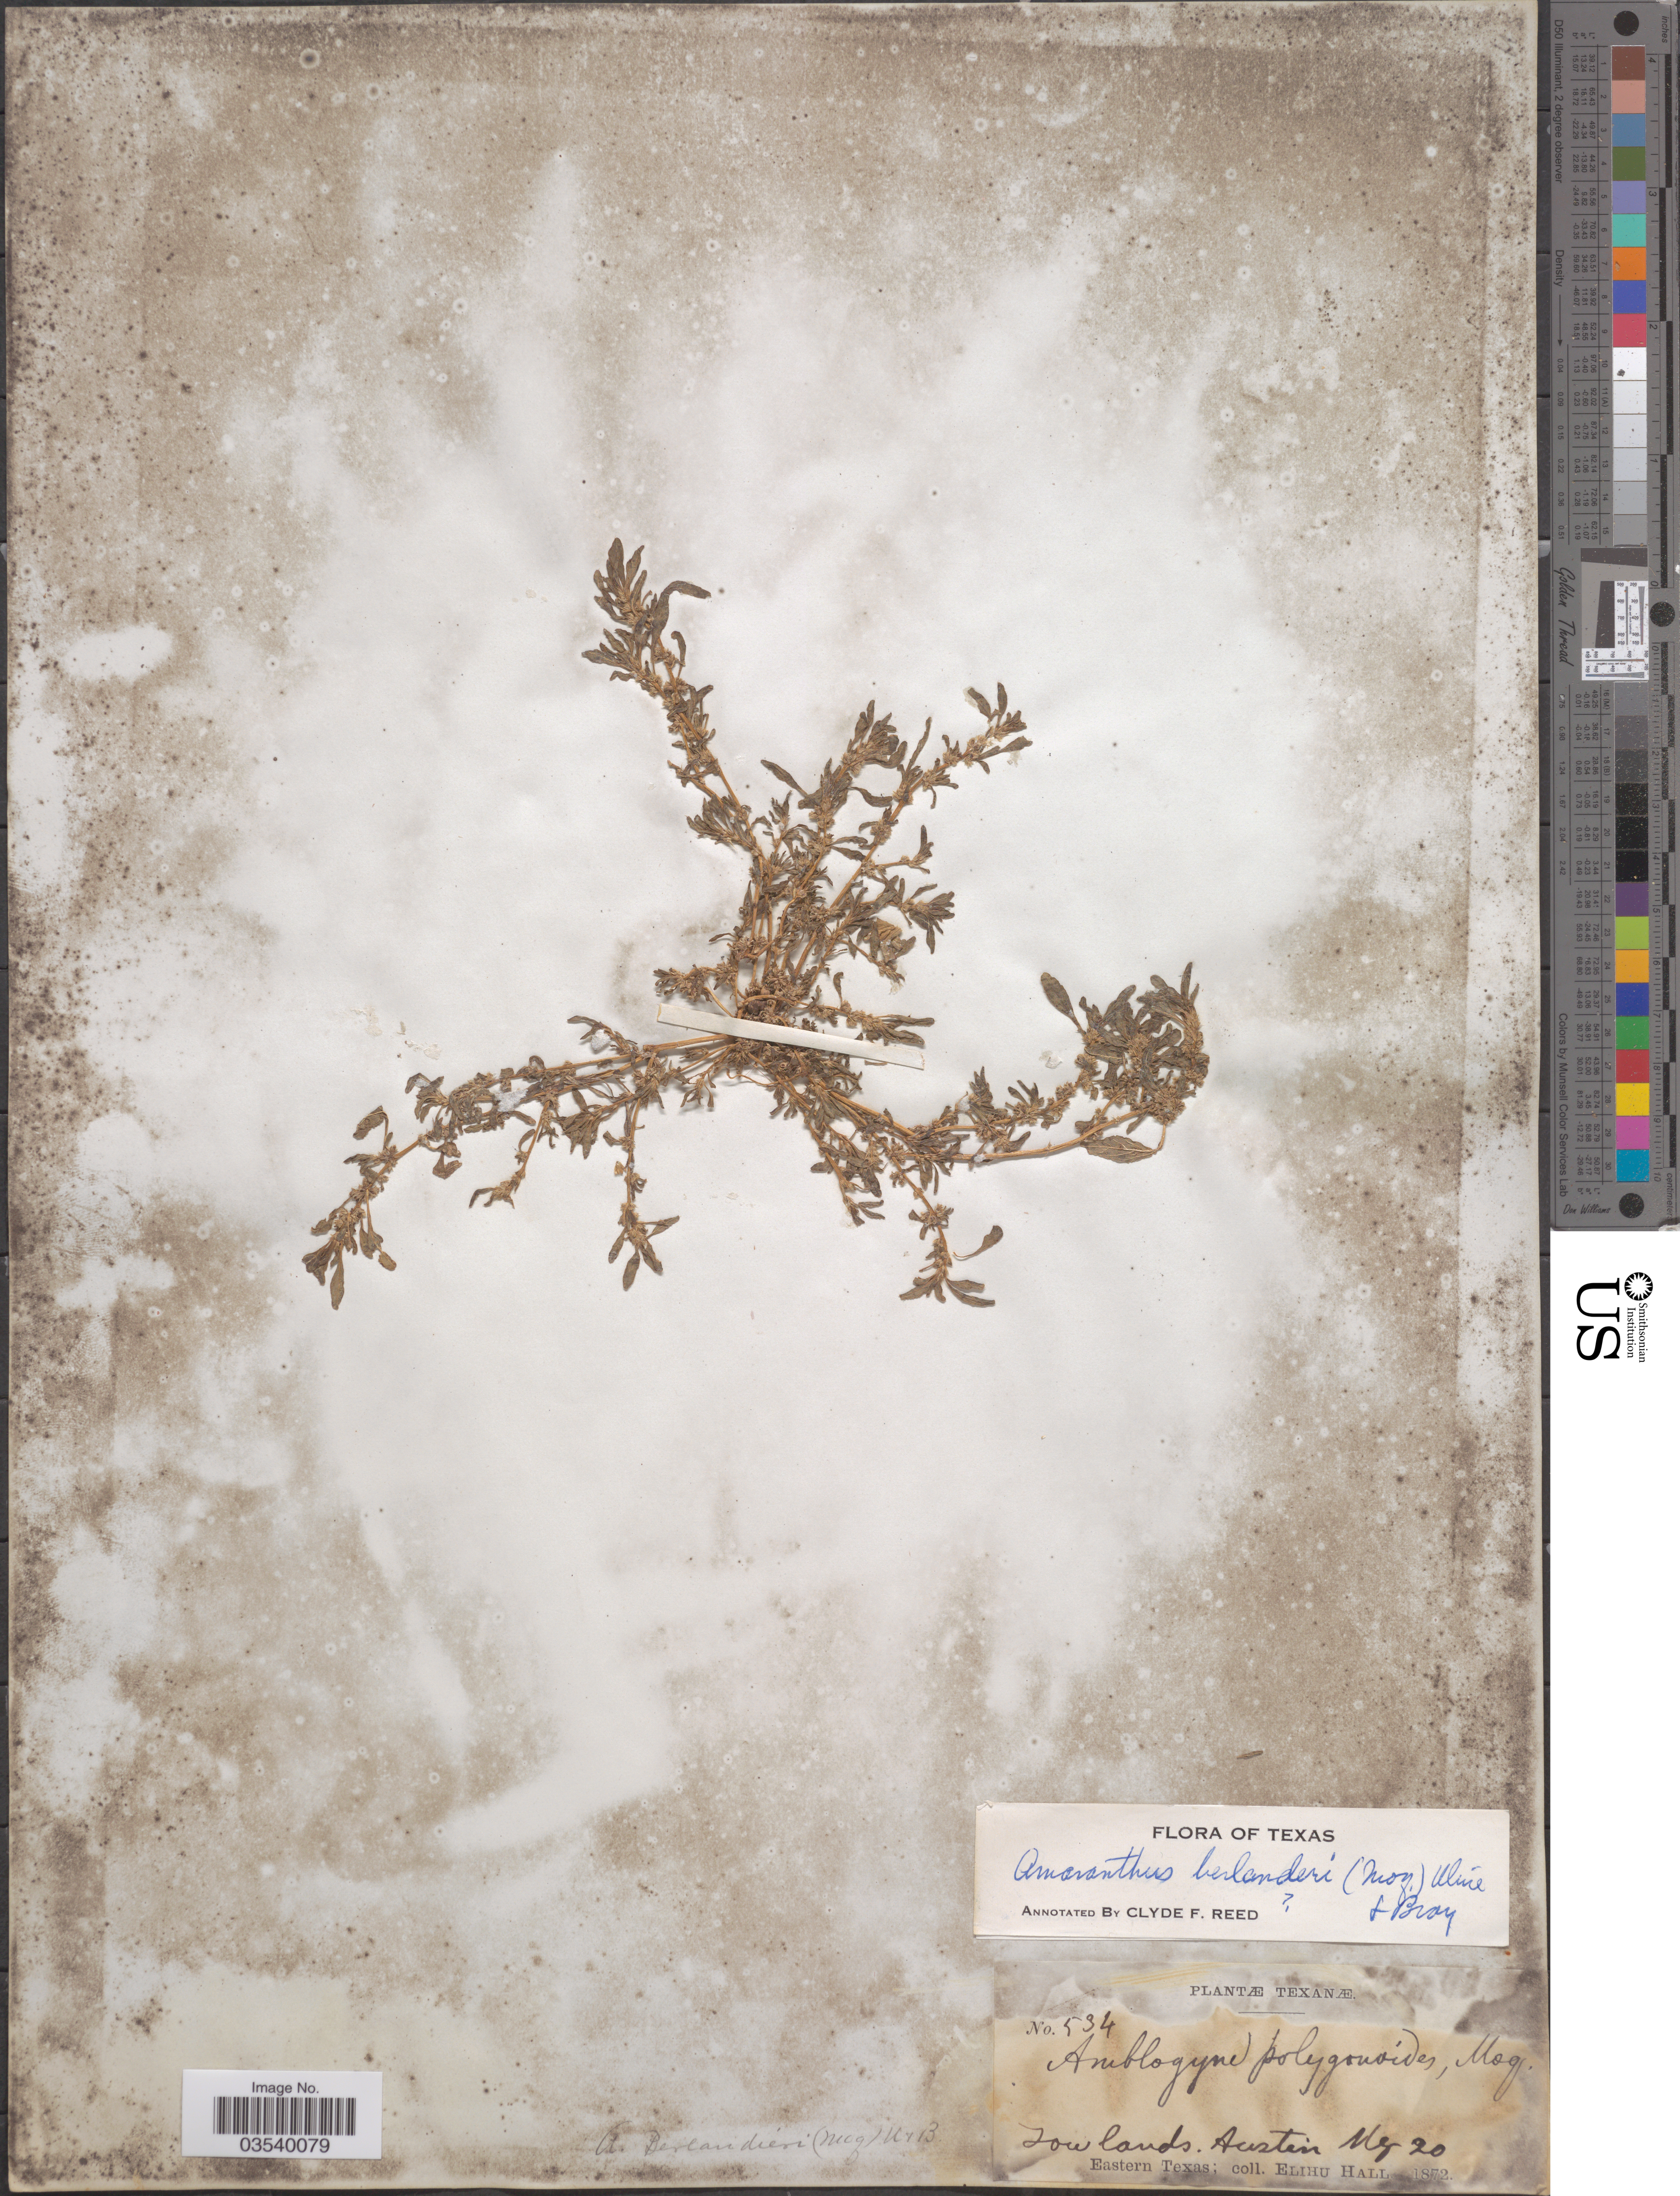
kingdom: Plantae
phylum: Tracheophyta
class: Magnoliopsida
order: Caryophyllales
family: Amaranthaceae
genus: Amaranthus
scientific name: Amaranthus berlandieri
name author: (Moq.) Uline & W.L. Bray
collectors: E. Hall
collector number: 534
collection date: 1872-05-20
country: United States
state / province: Texas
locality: Austin. Eastern Texas.